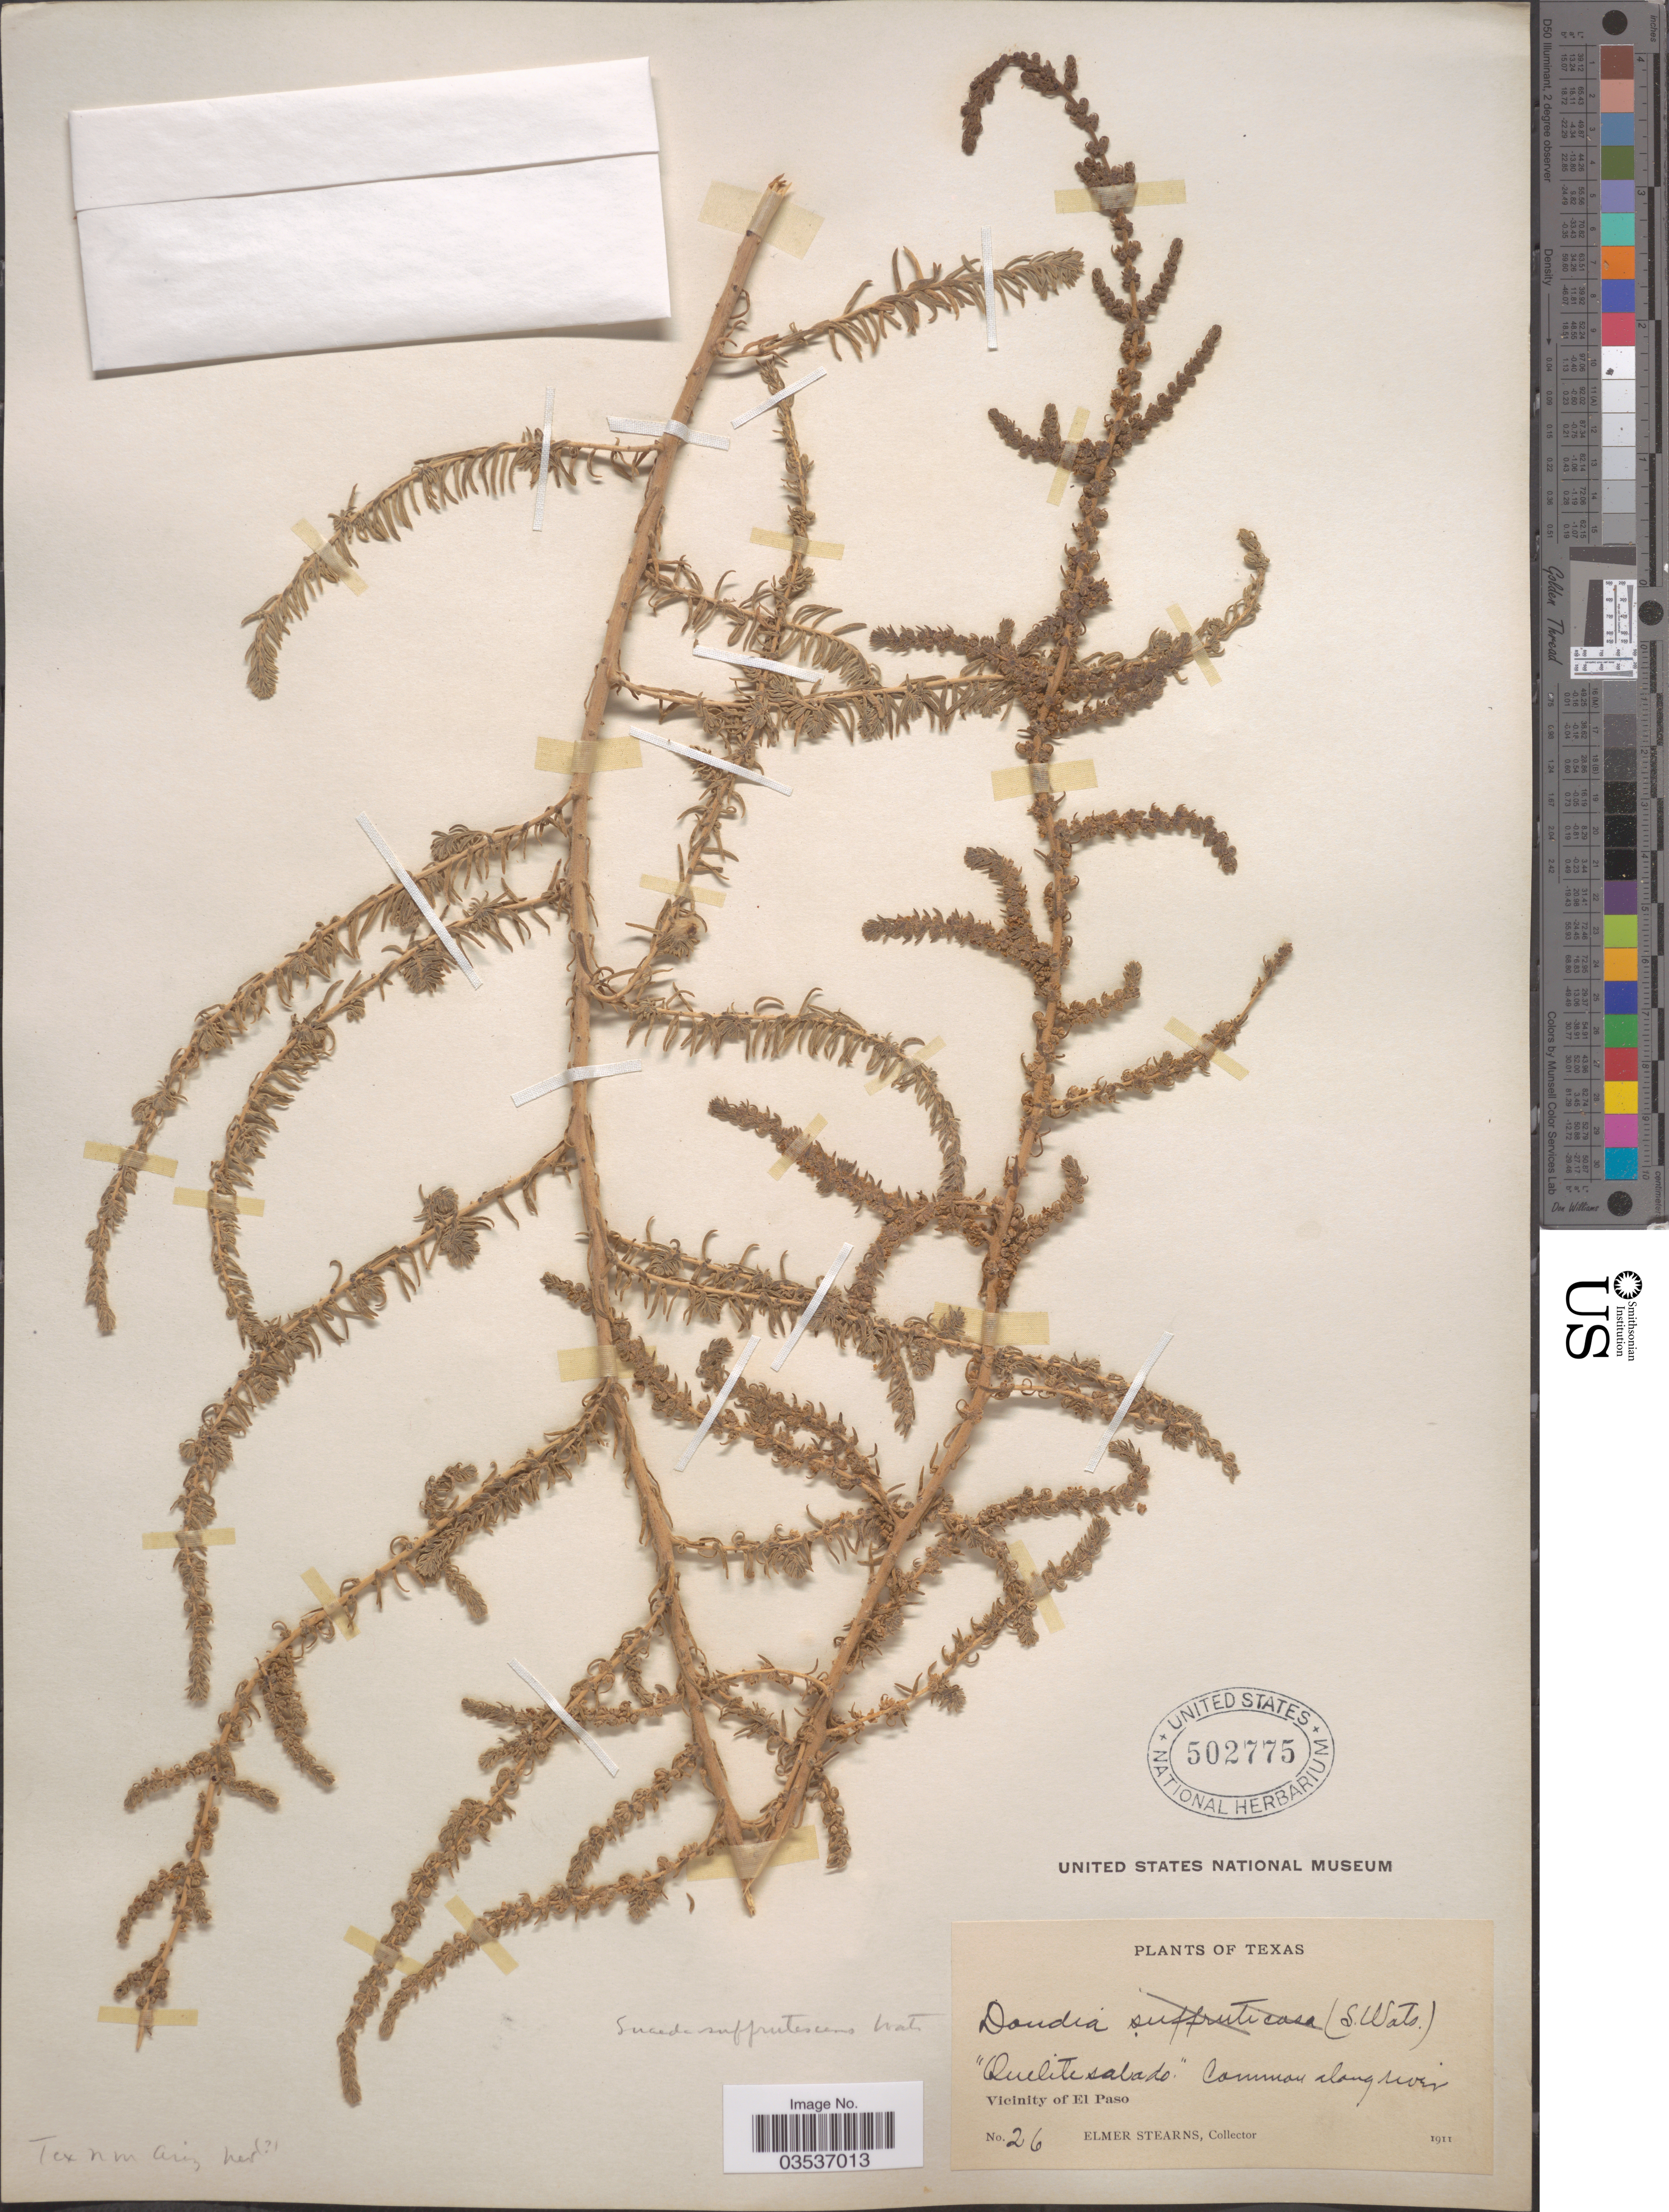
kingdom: Plantae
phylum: Tracheophyta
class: Magnoliopsida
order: Caryophyllales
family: Amaranthaceae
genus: Suaeda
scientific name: Suaeda suffrutescens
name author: S. Watson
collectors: E. Stearns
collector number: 26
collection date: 1911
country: United States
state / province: Texas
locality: Vicinity of El Paso.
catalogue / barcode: US 502775